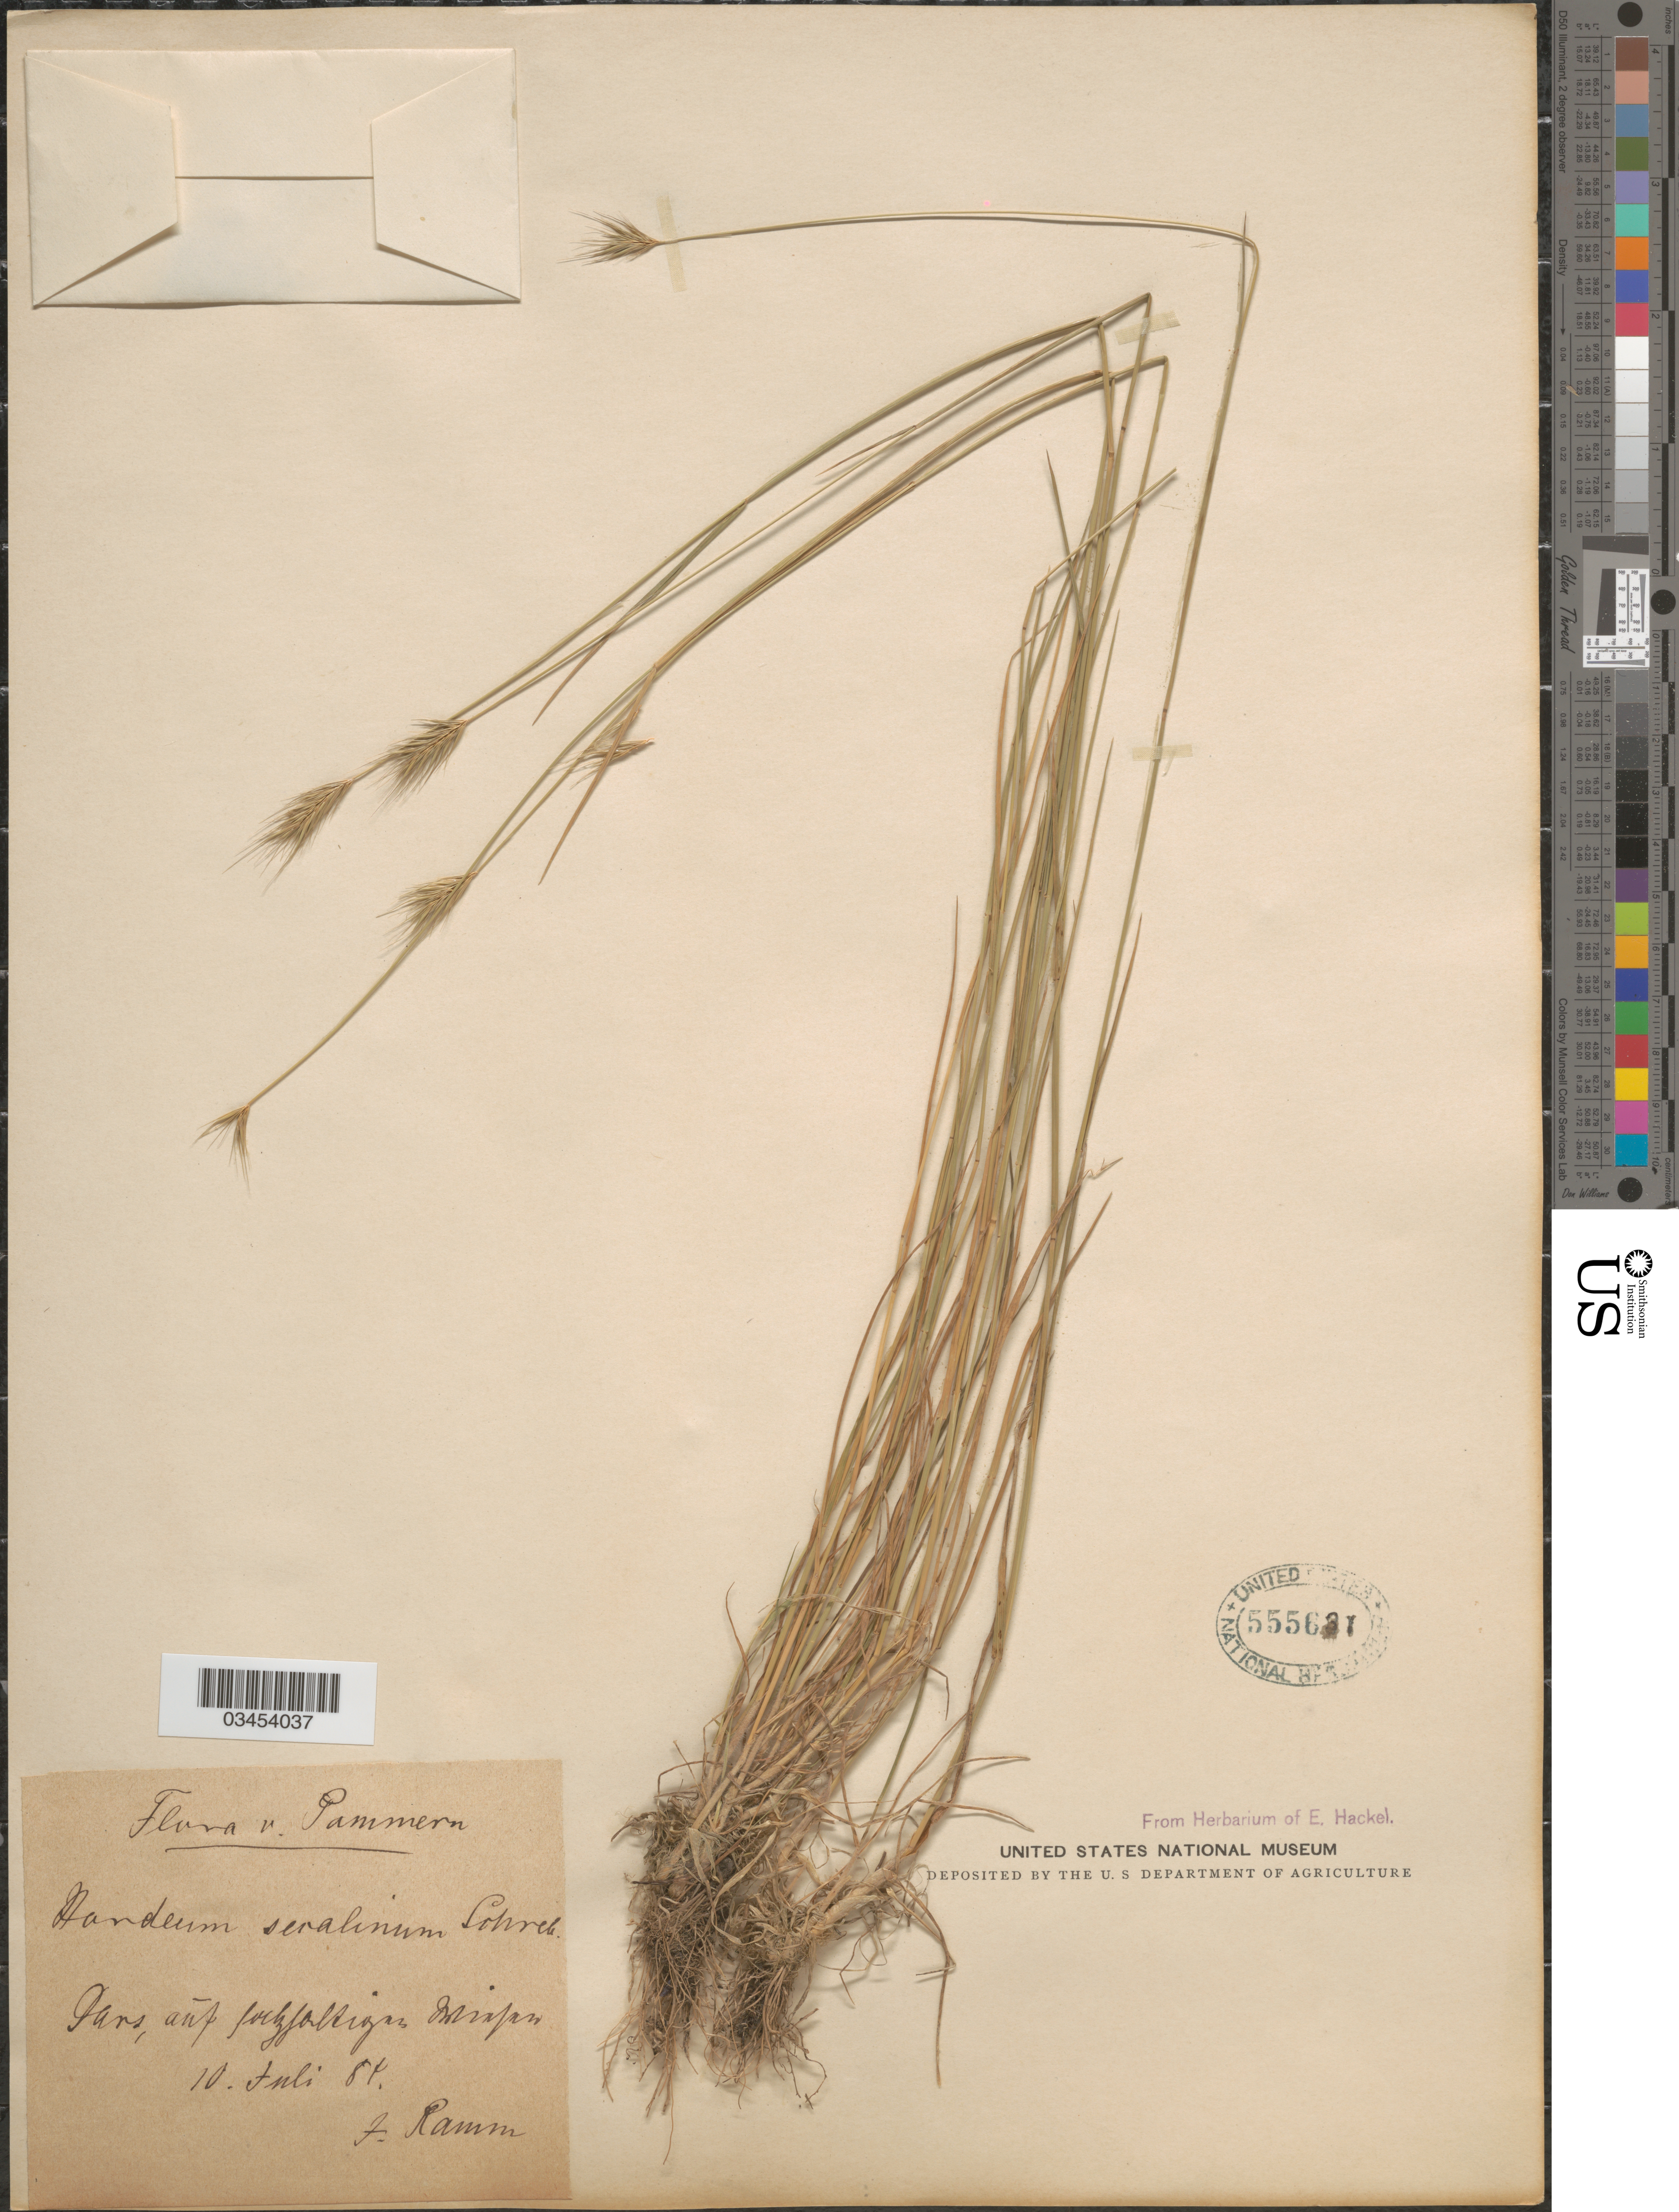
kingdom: Plantae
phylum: Tracheophyta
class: Liliopsida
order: Poales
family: Poaceae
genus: Hordeum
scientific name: Hordeum secalinum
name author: Schreb.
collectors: F. Ramm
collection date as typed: Transcribed d/m/y: 10/7/81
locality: Pommern. Gars, aúf salzfortigen [interpreted] swischen [interpreted].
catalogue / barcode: US 555631